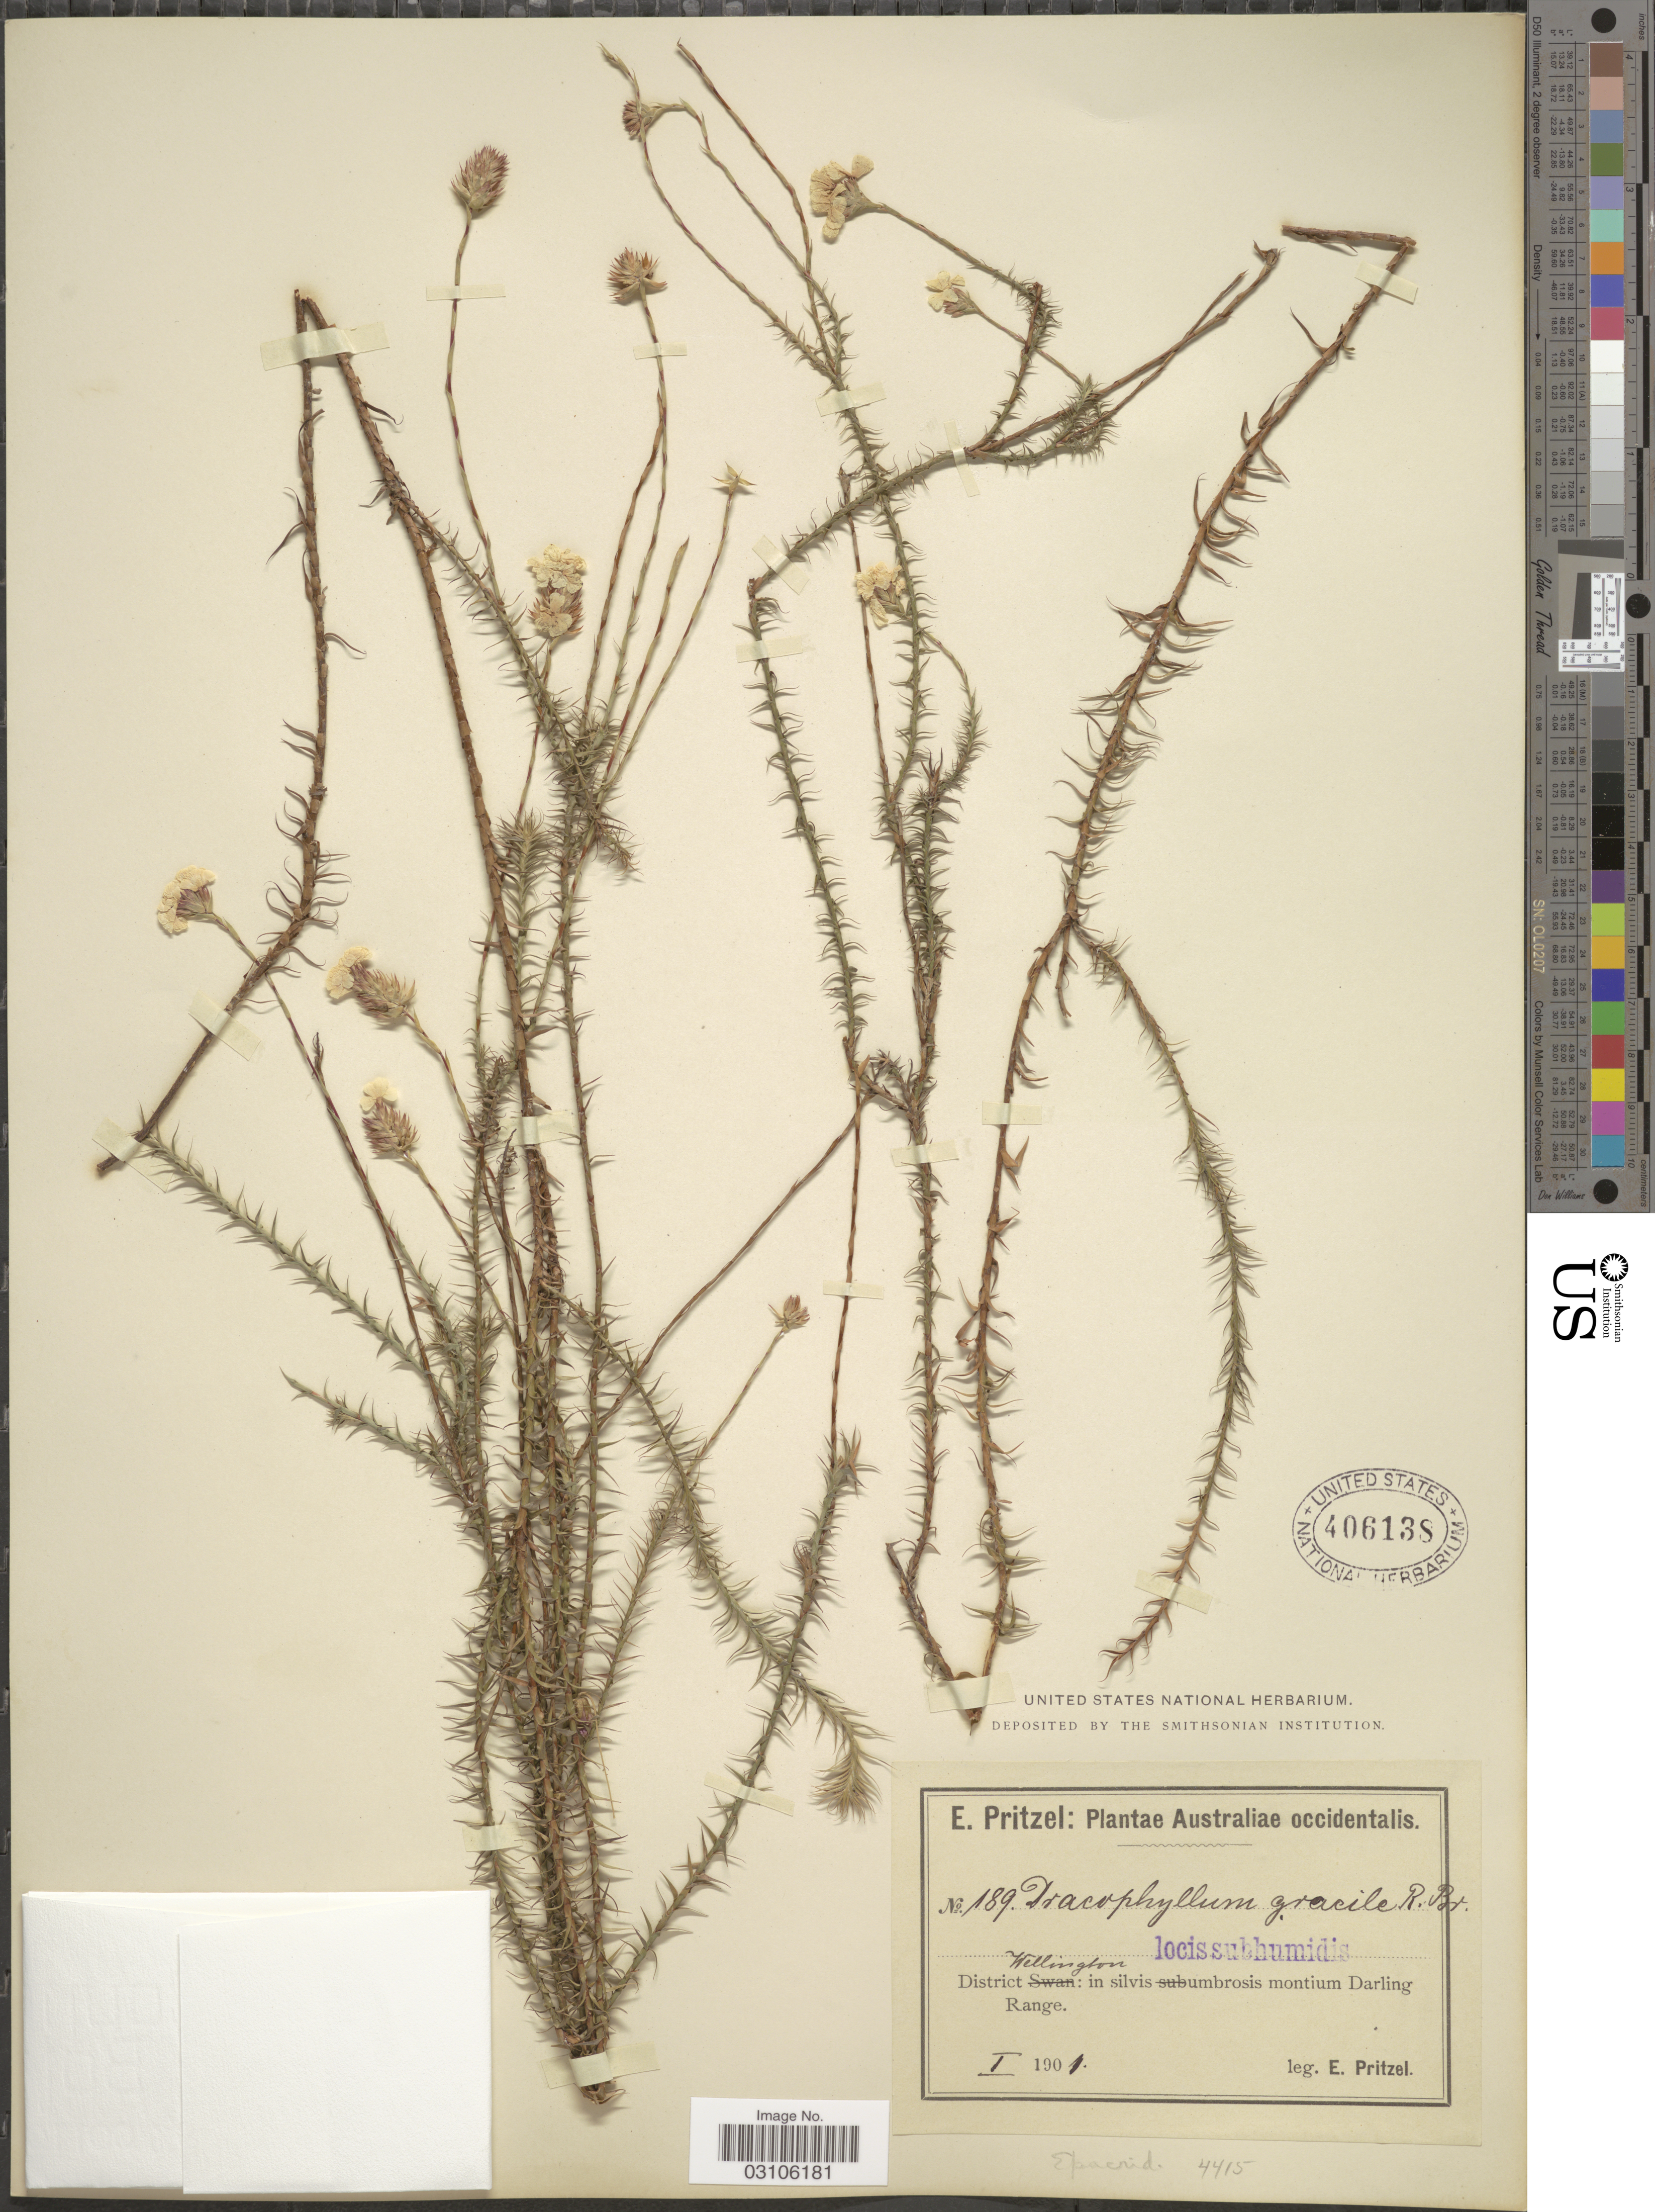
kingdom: Plantae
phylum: Tracheophyta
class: Magnoliopsida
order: Ericales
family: Ericaceae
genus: Sphenotoma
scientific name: Sphenotoma gracile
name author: Sweet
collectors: E. G. Pritzel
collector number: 189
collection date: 1901-01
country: Australia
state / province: Western Australia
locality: Australiae occidentalis. District Wellington: in silvis umbrosis montium Darling Range.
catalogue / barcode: US 406138